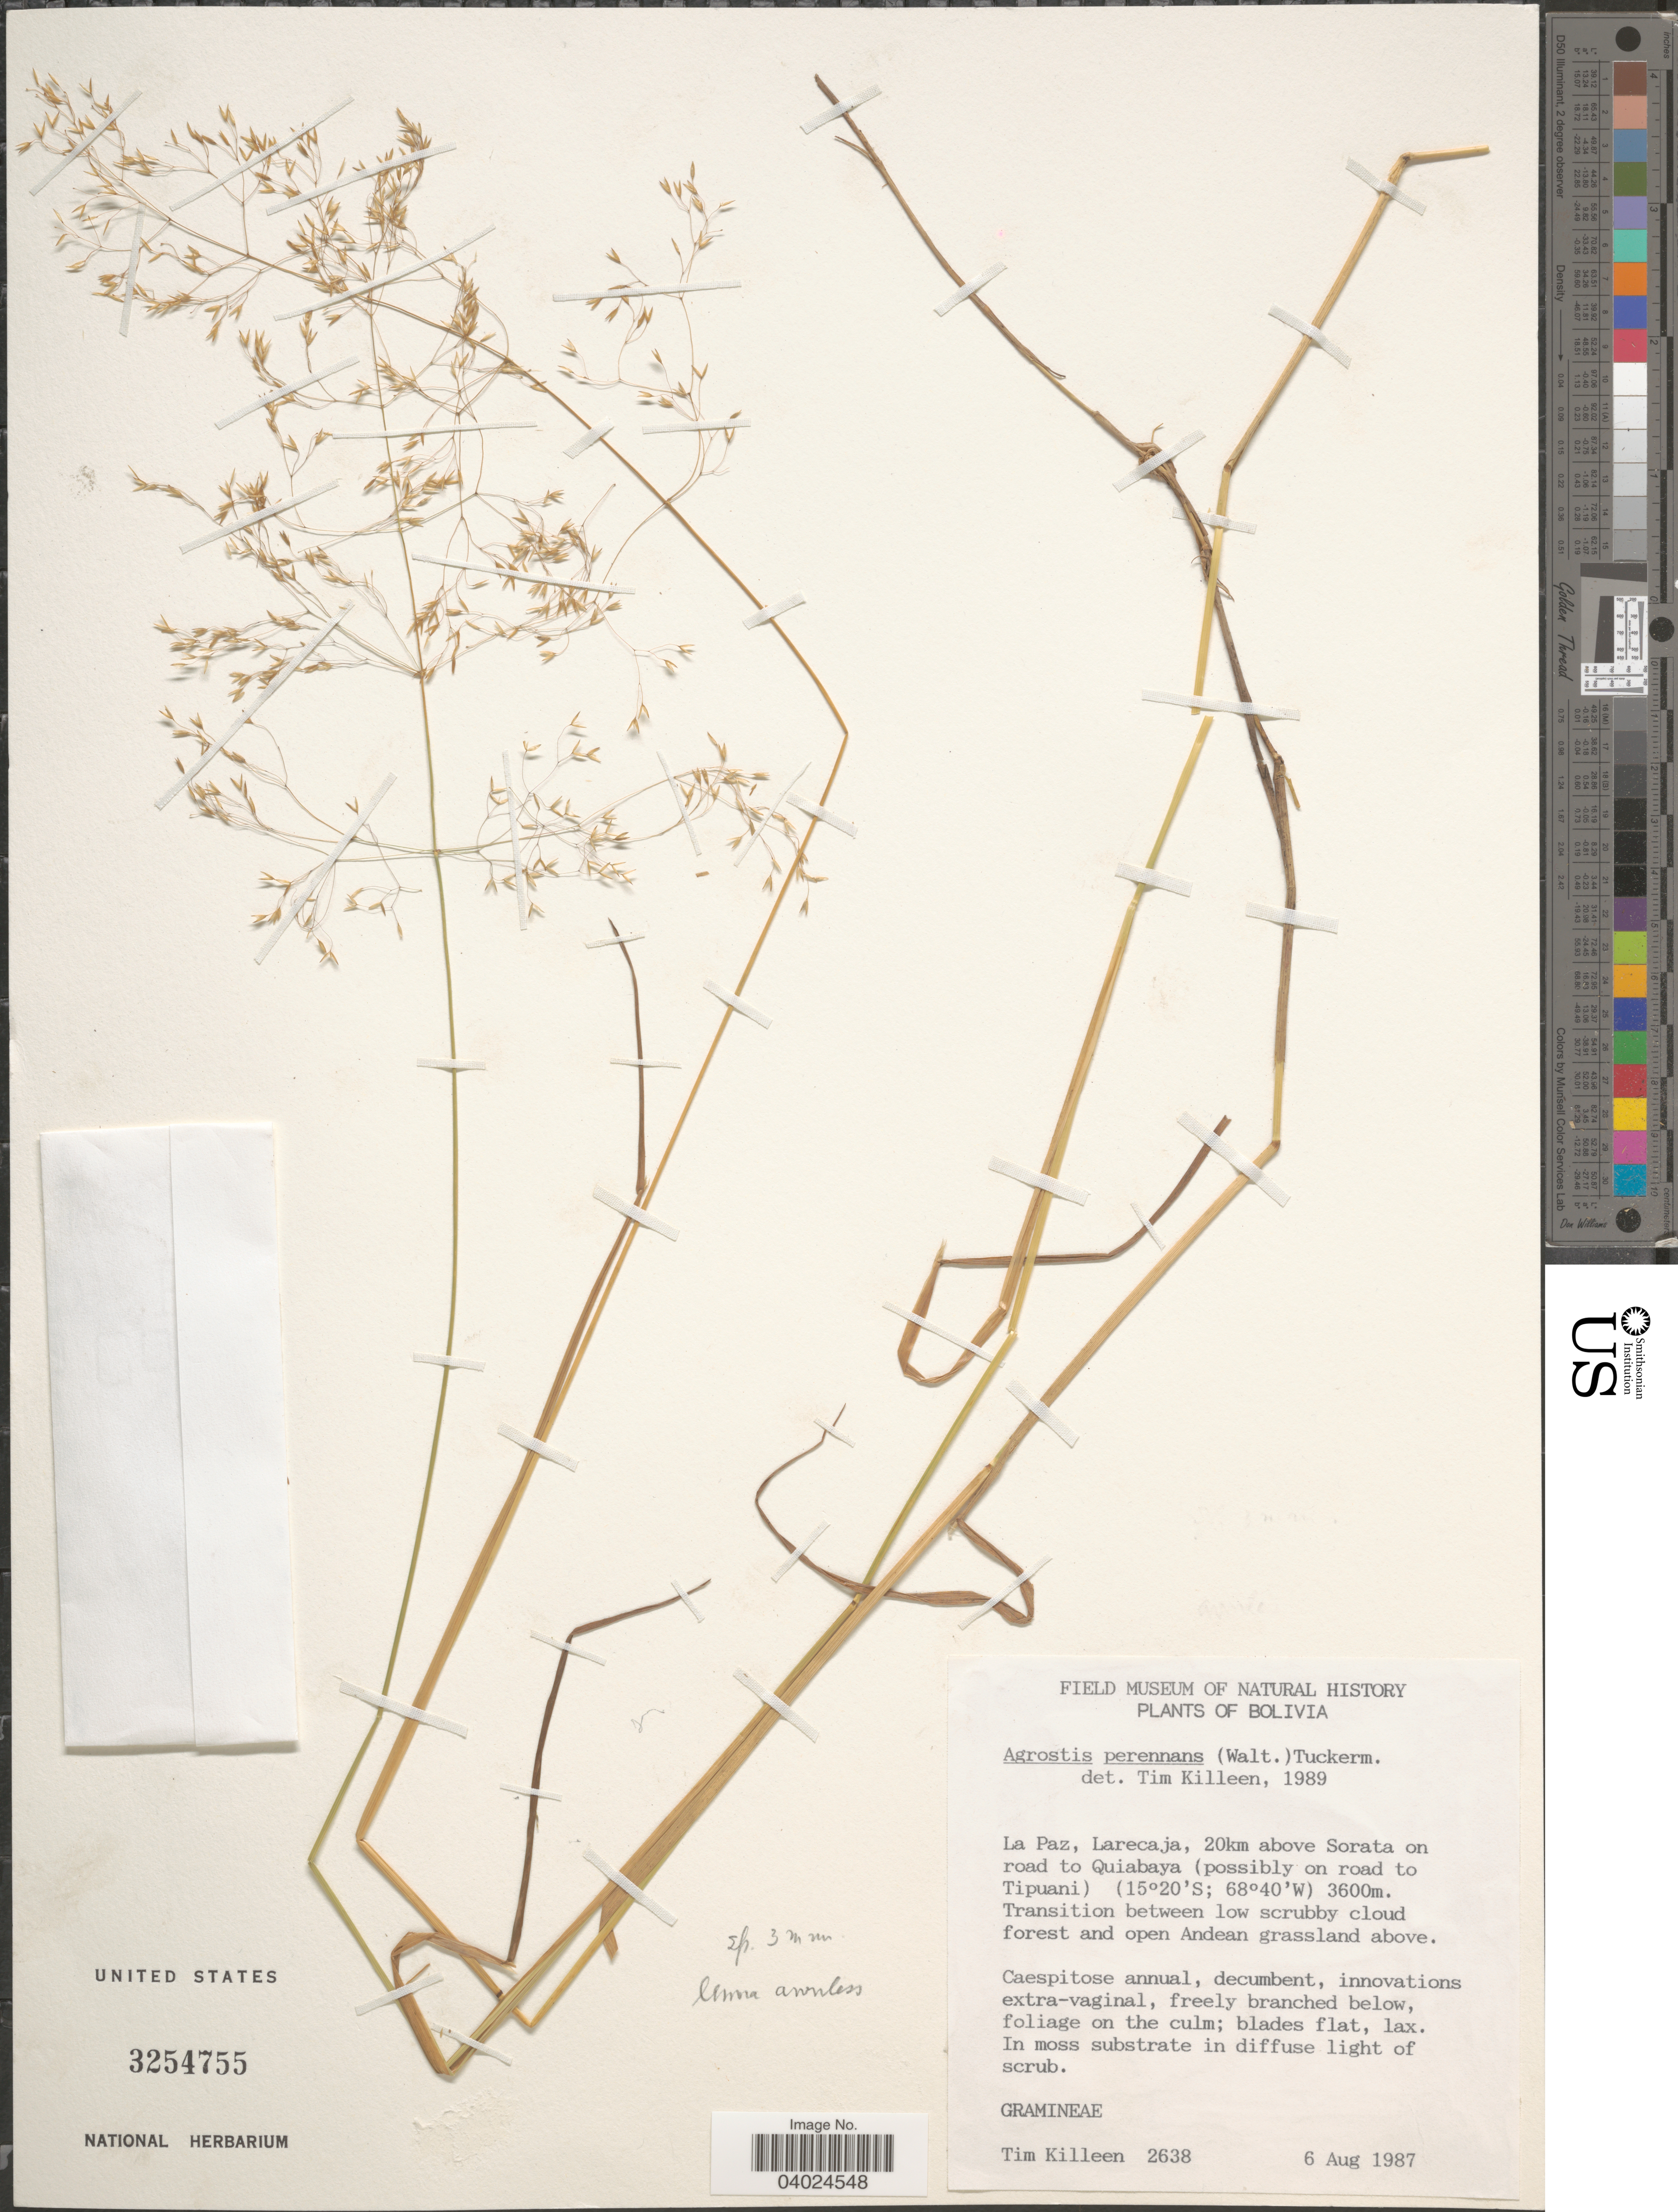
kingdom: Plantae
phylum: Tracheophyta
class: Liliopsida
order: Poales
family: Poaceae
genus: Agrostis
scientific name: Agrostis perennans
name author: (Walter) Tuck.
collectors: T. J. Killeen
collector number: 2638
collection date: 1987-08-06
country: Bolivia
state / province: La Paz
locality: Larecaja, 20km above Sorata on road to Quiabaya (possibly on road to Tipuani). Transition between low scrubby cloud forest and open Andean grassland above.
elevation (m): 3600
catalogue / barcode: US 3254755